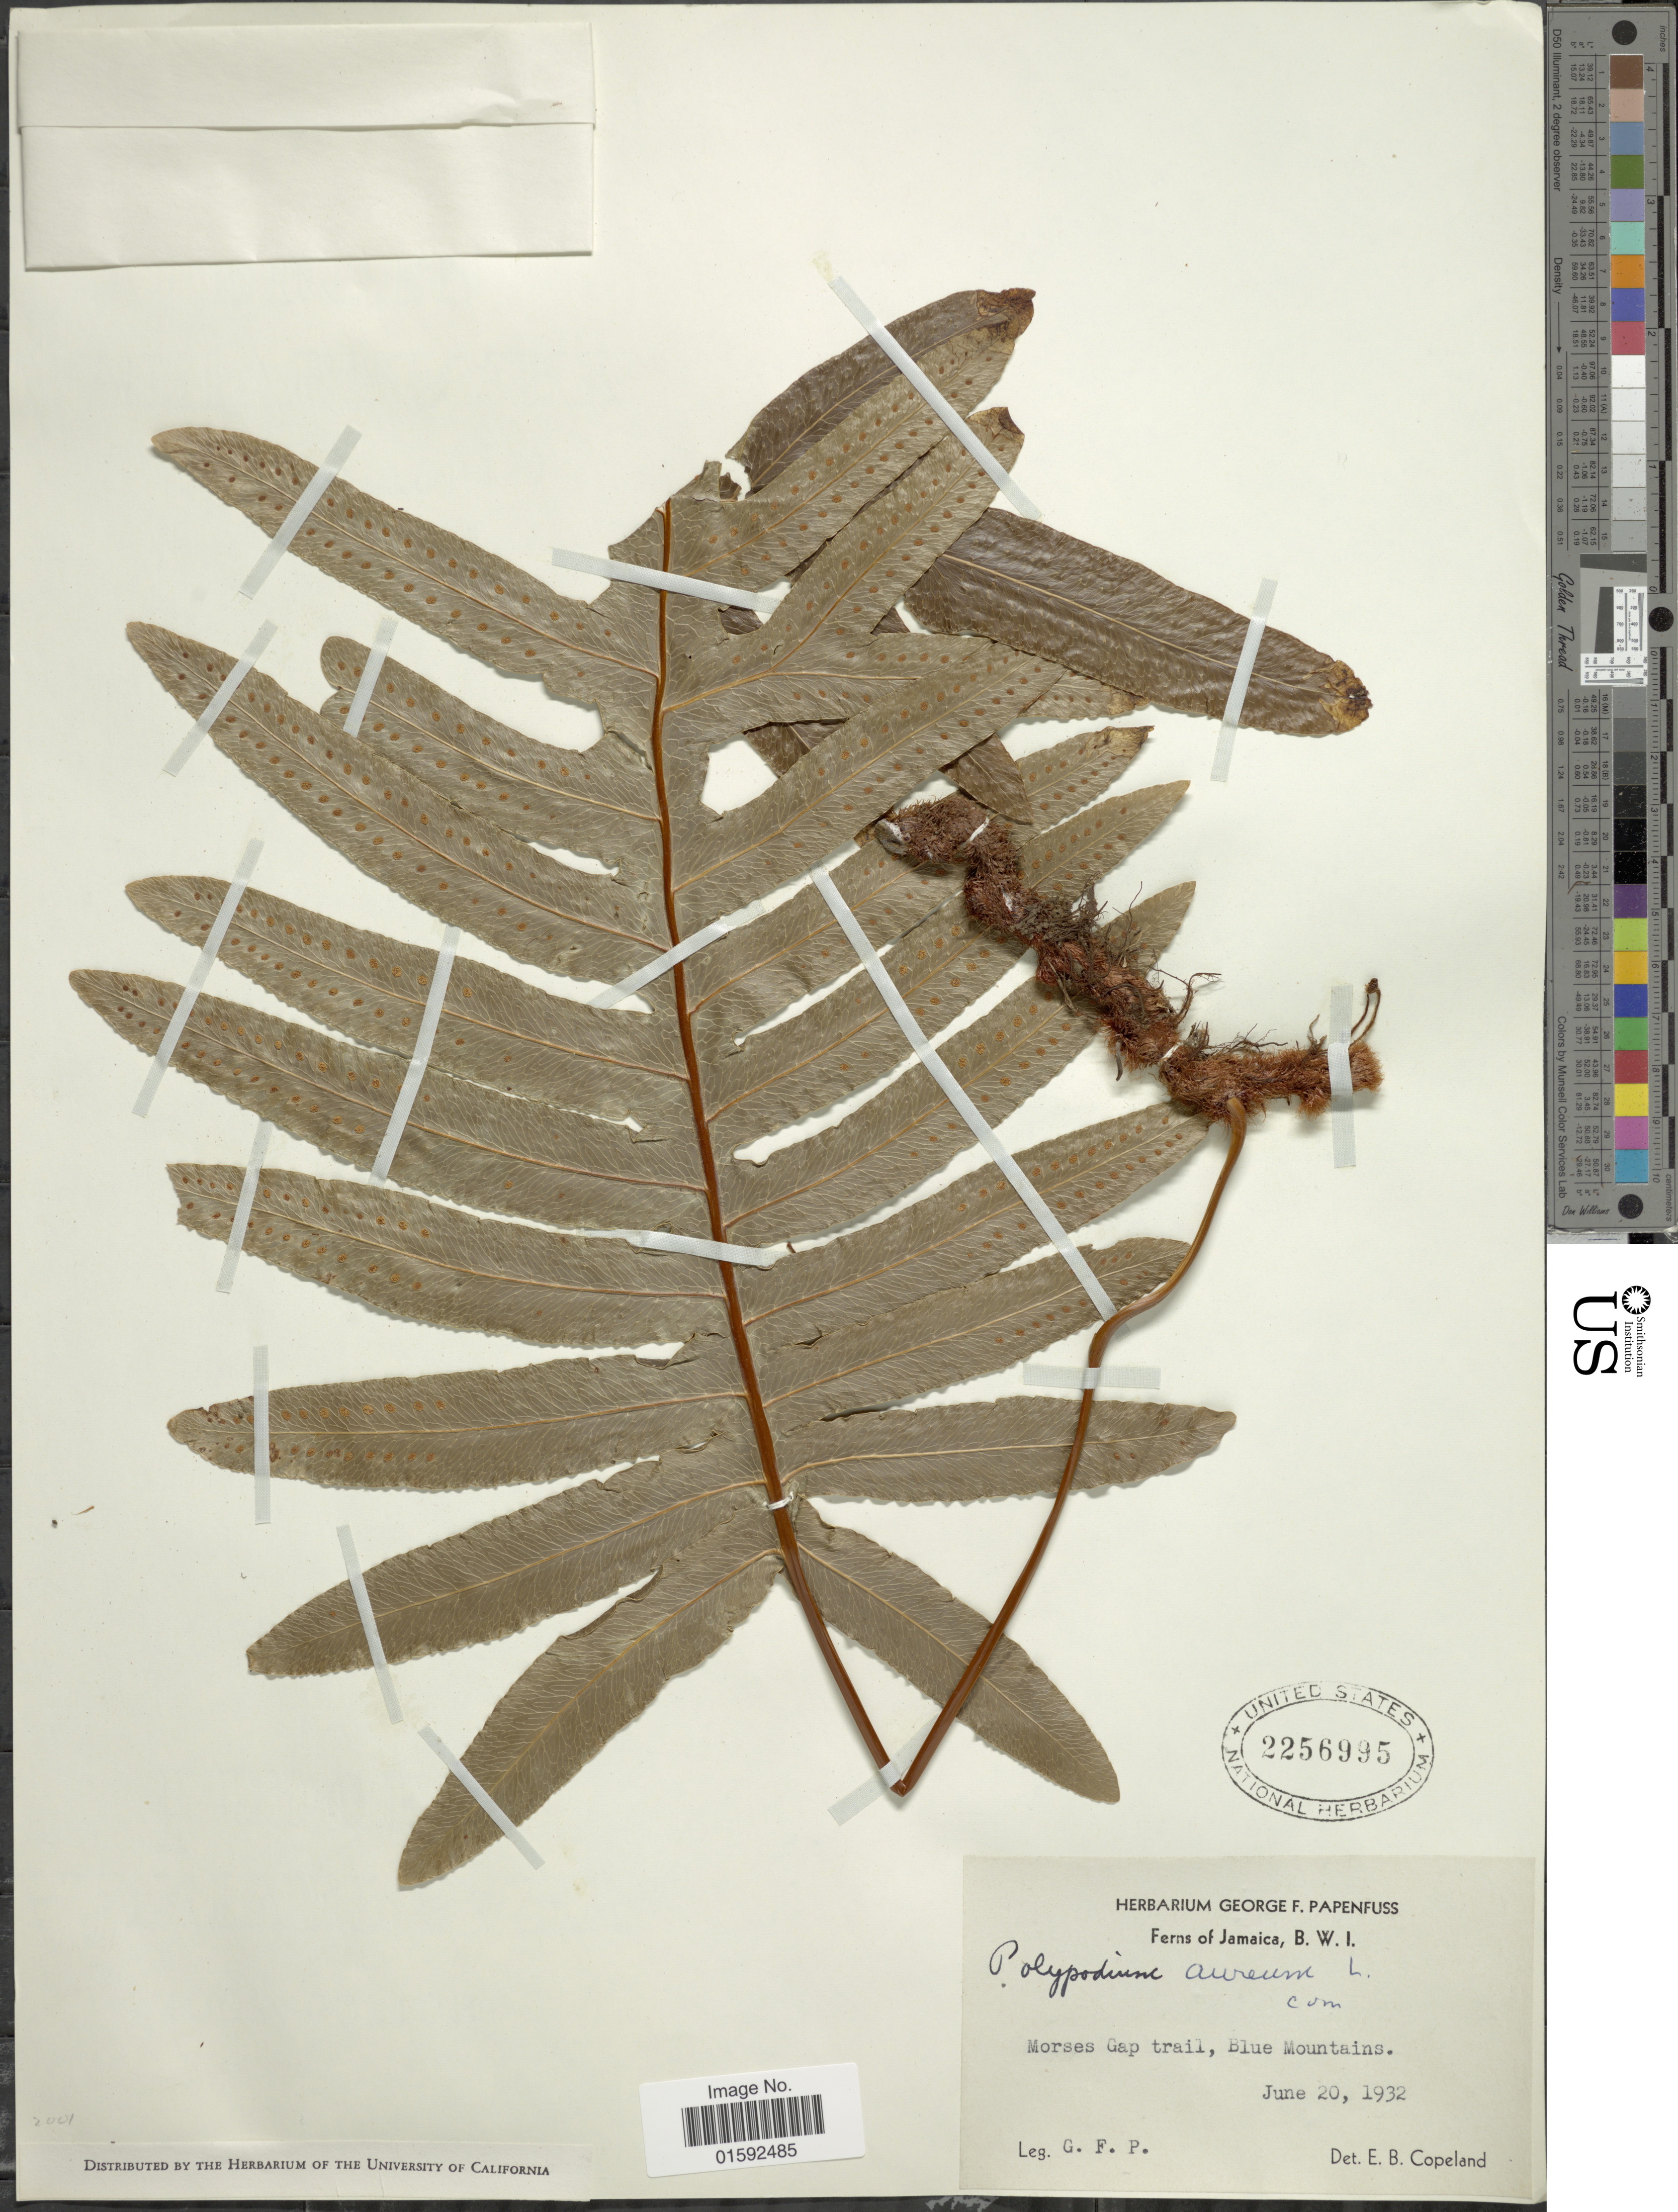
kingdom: Plantae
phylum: Tracheophyta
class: Polypodiopsida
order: Polypodiales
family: Polypodiaceae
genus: Phlebodium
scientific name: Phlebodium pseudoaureum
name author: (Cav.) Lellinger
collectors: G. Papenfuss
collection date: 1932-06-20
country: Jamaica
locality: Jamaica, B.W.I., Morses Gap trail, Blue Mountains.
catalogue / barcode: US 2256995